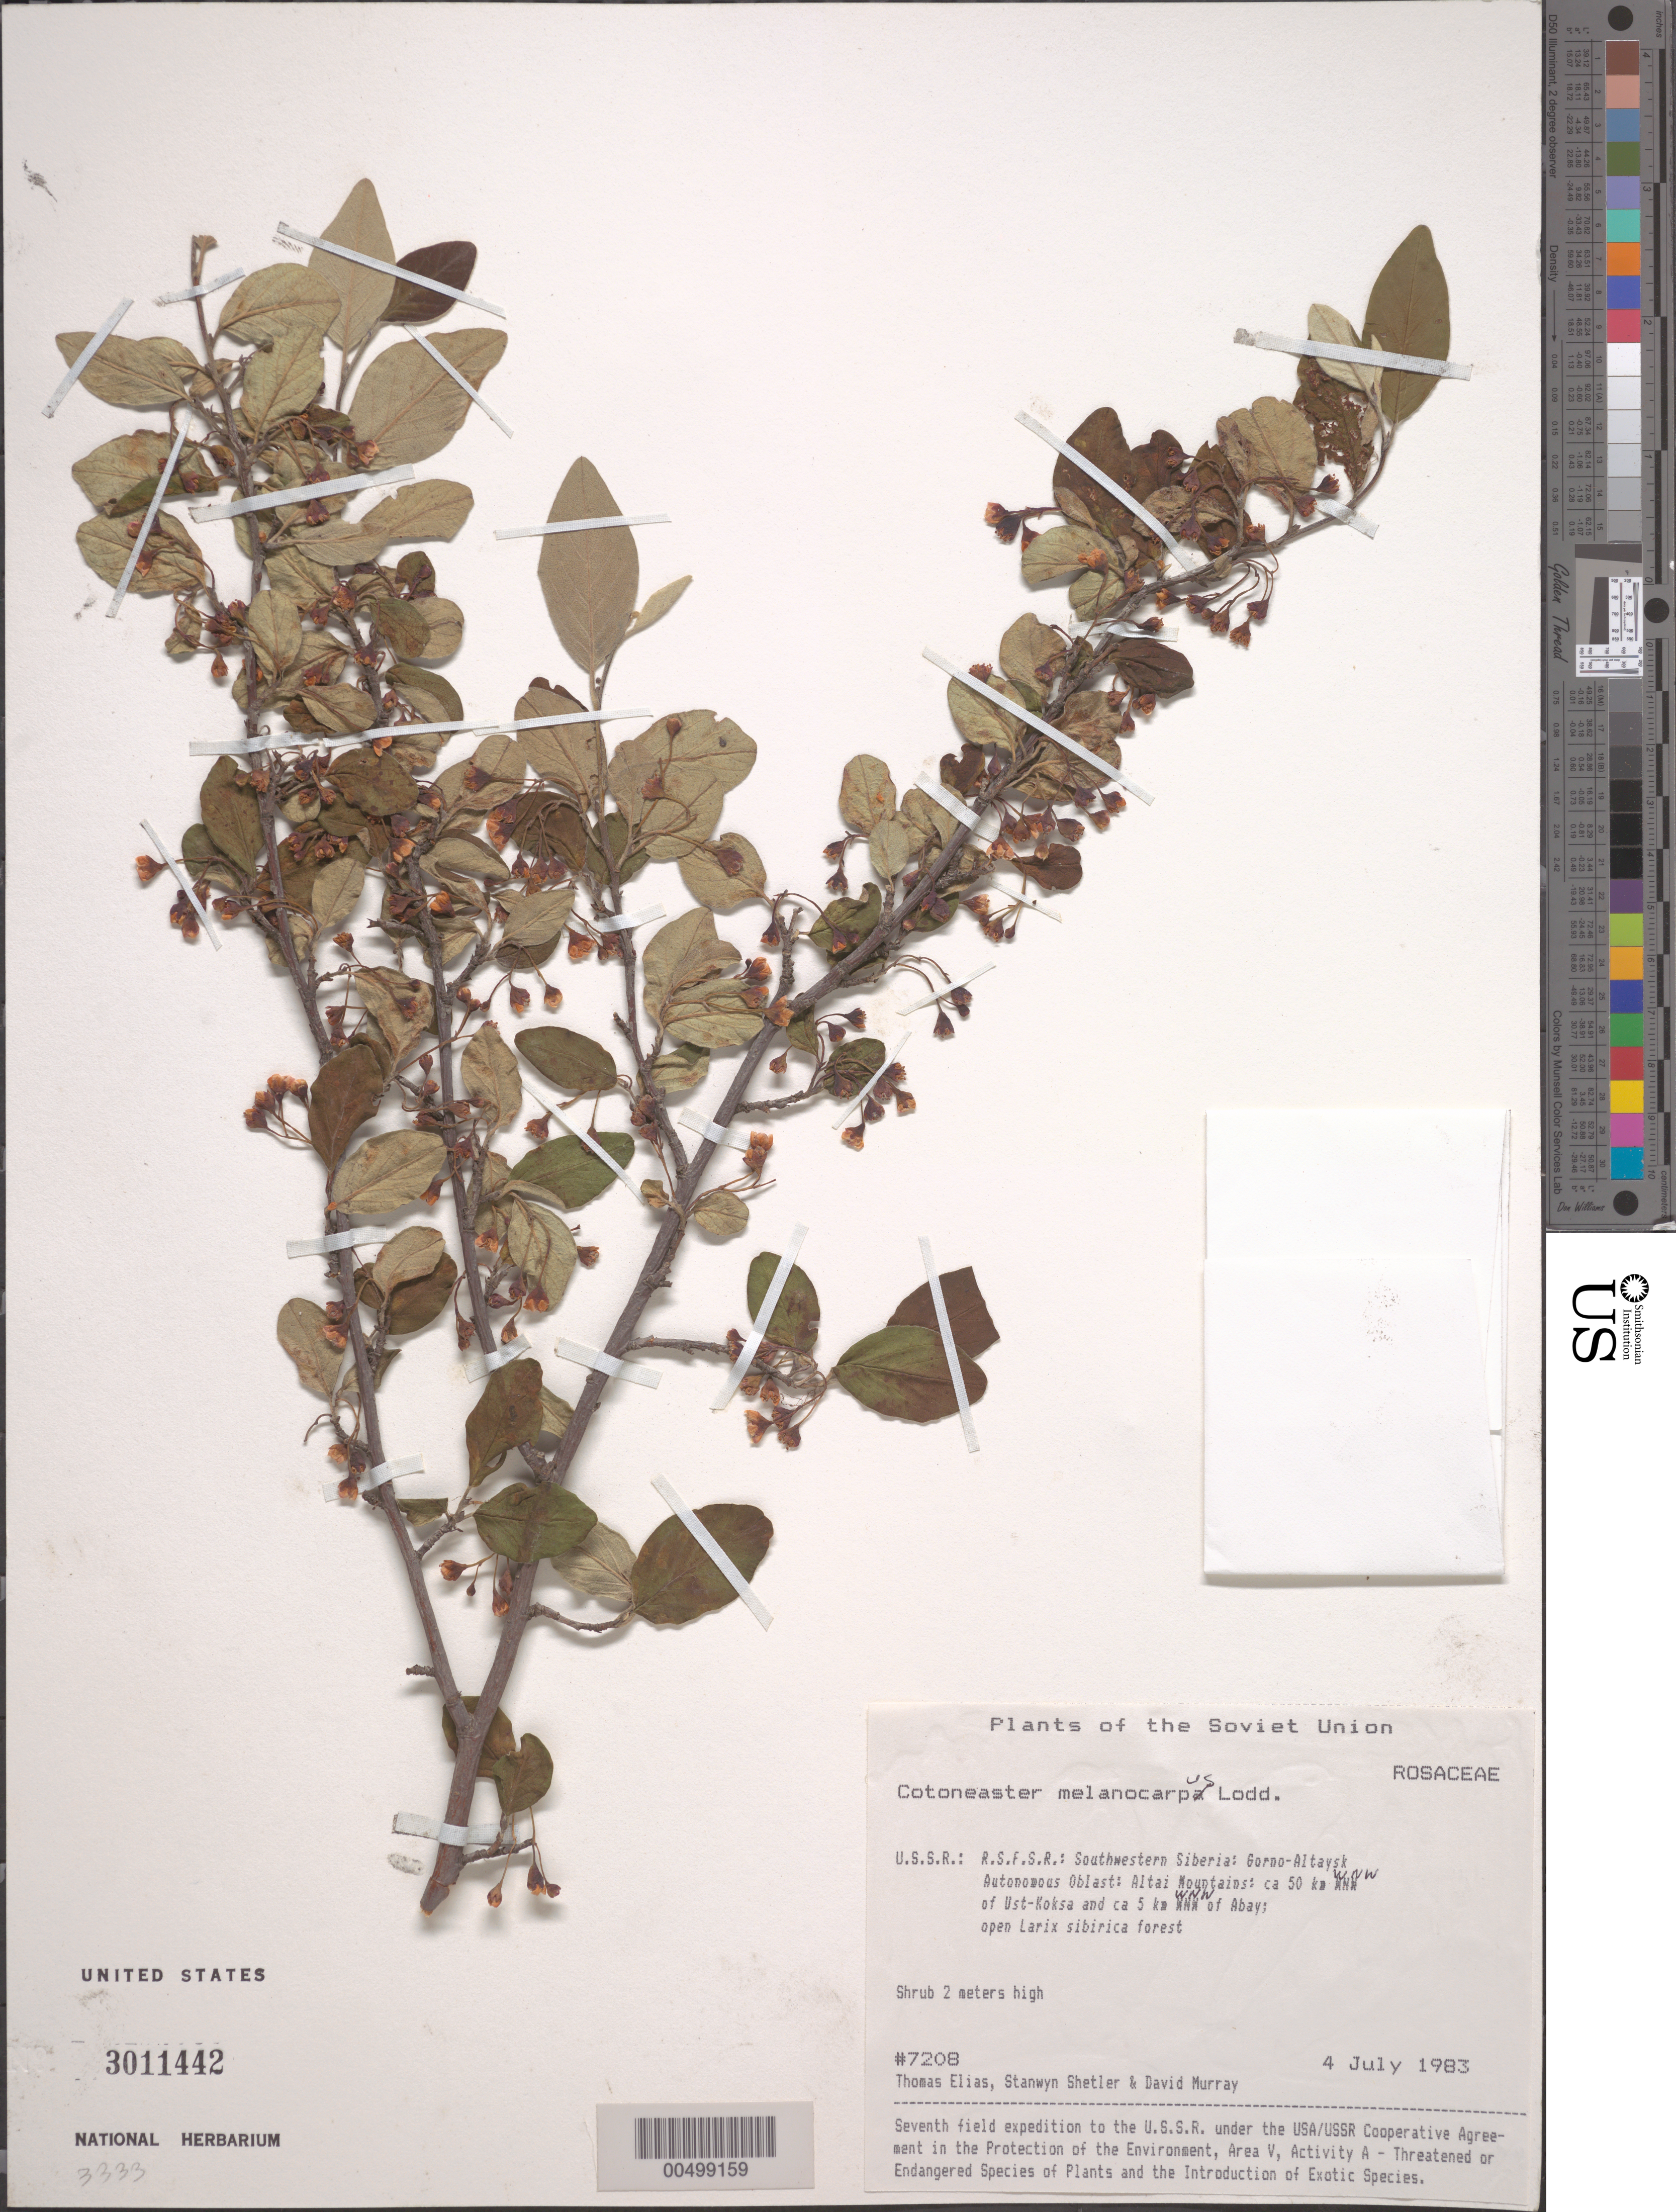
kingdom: Plantae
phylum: Tracheophyta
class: Magnoliopsida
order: Rosales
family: Rosaceae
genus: Cotoneaster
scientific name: Cotoneaster melanocarpus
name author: Conrad L. Loddiges, G. Loddiges & W. Loddiges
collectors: T. Elias, S. Shetler & D. F. Murray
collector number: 7208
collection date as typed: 04 Jul 1983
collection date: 1983-07-04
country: Russian Federation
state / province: Altai Republic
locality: Altai Mountains, ca. 50 km WNW of Ust-Koksa and ca. 5 km WNW of Abay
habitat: open Larix sibirica forest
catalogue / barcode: US 3011442